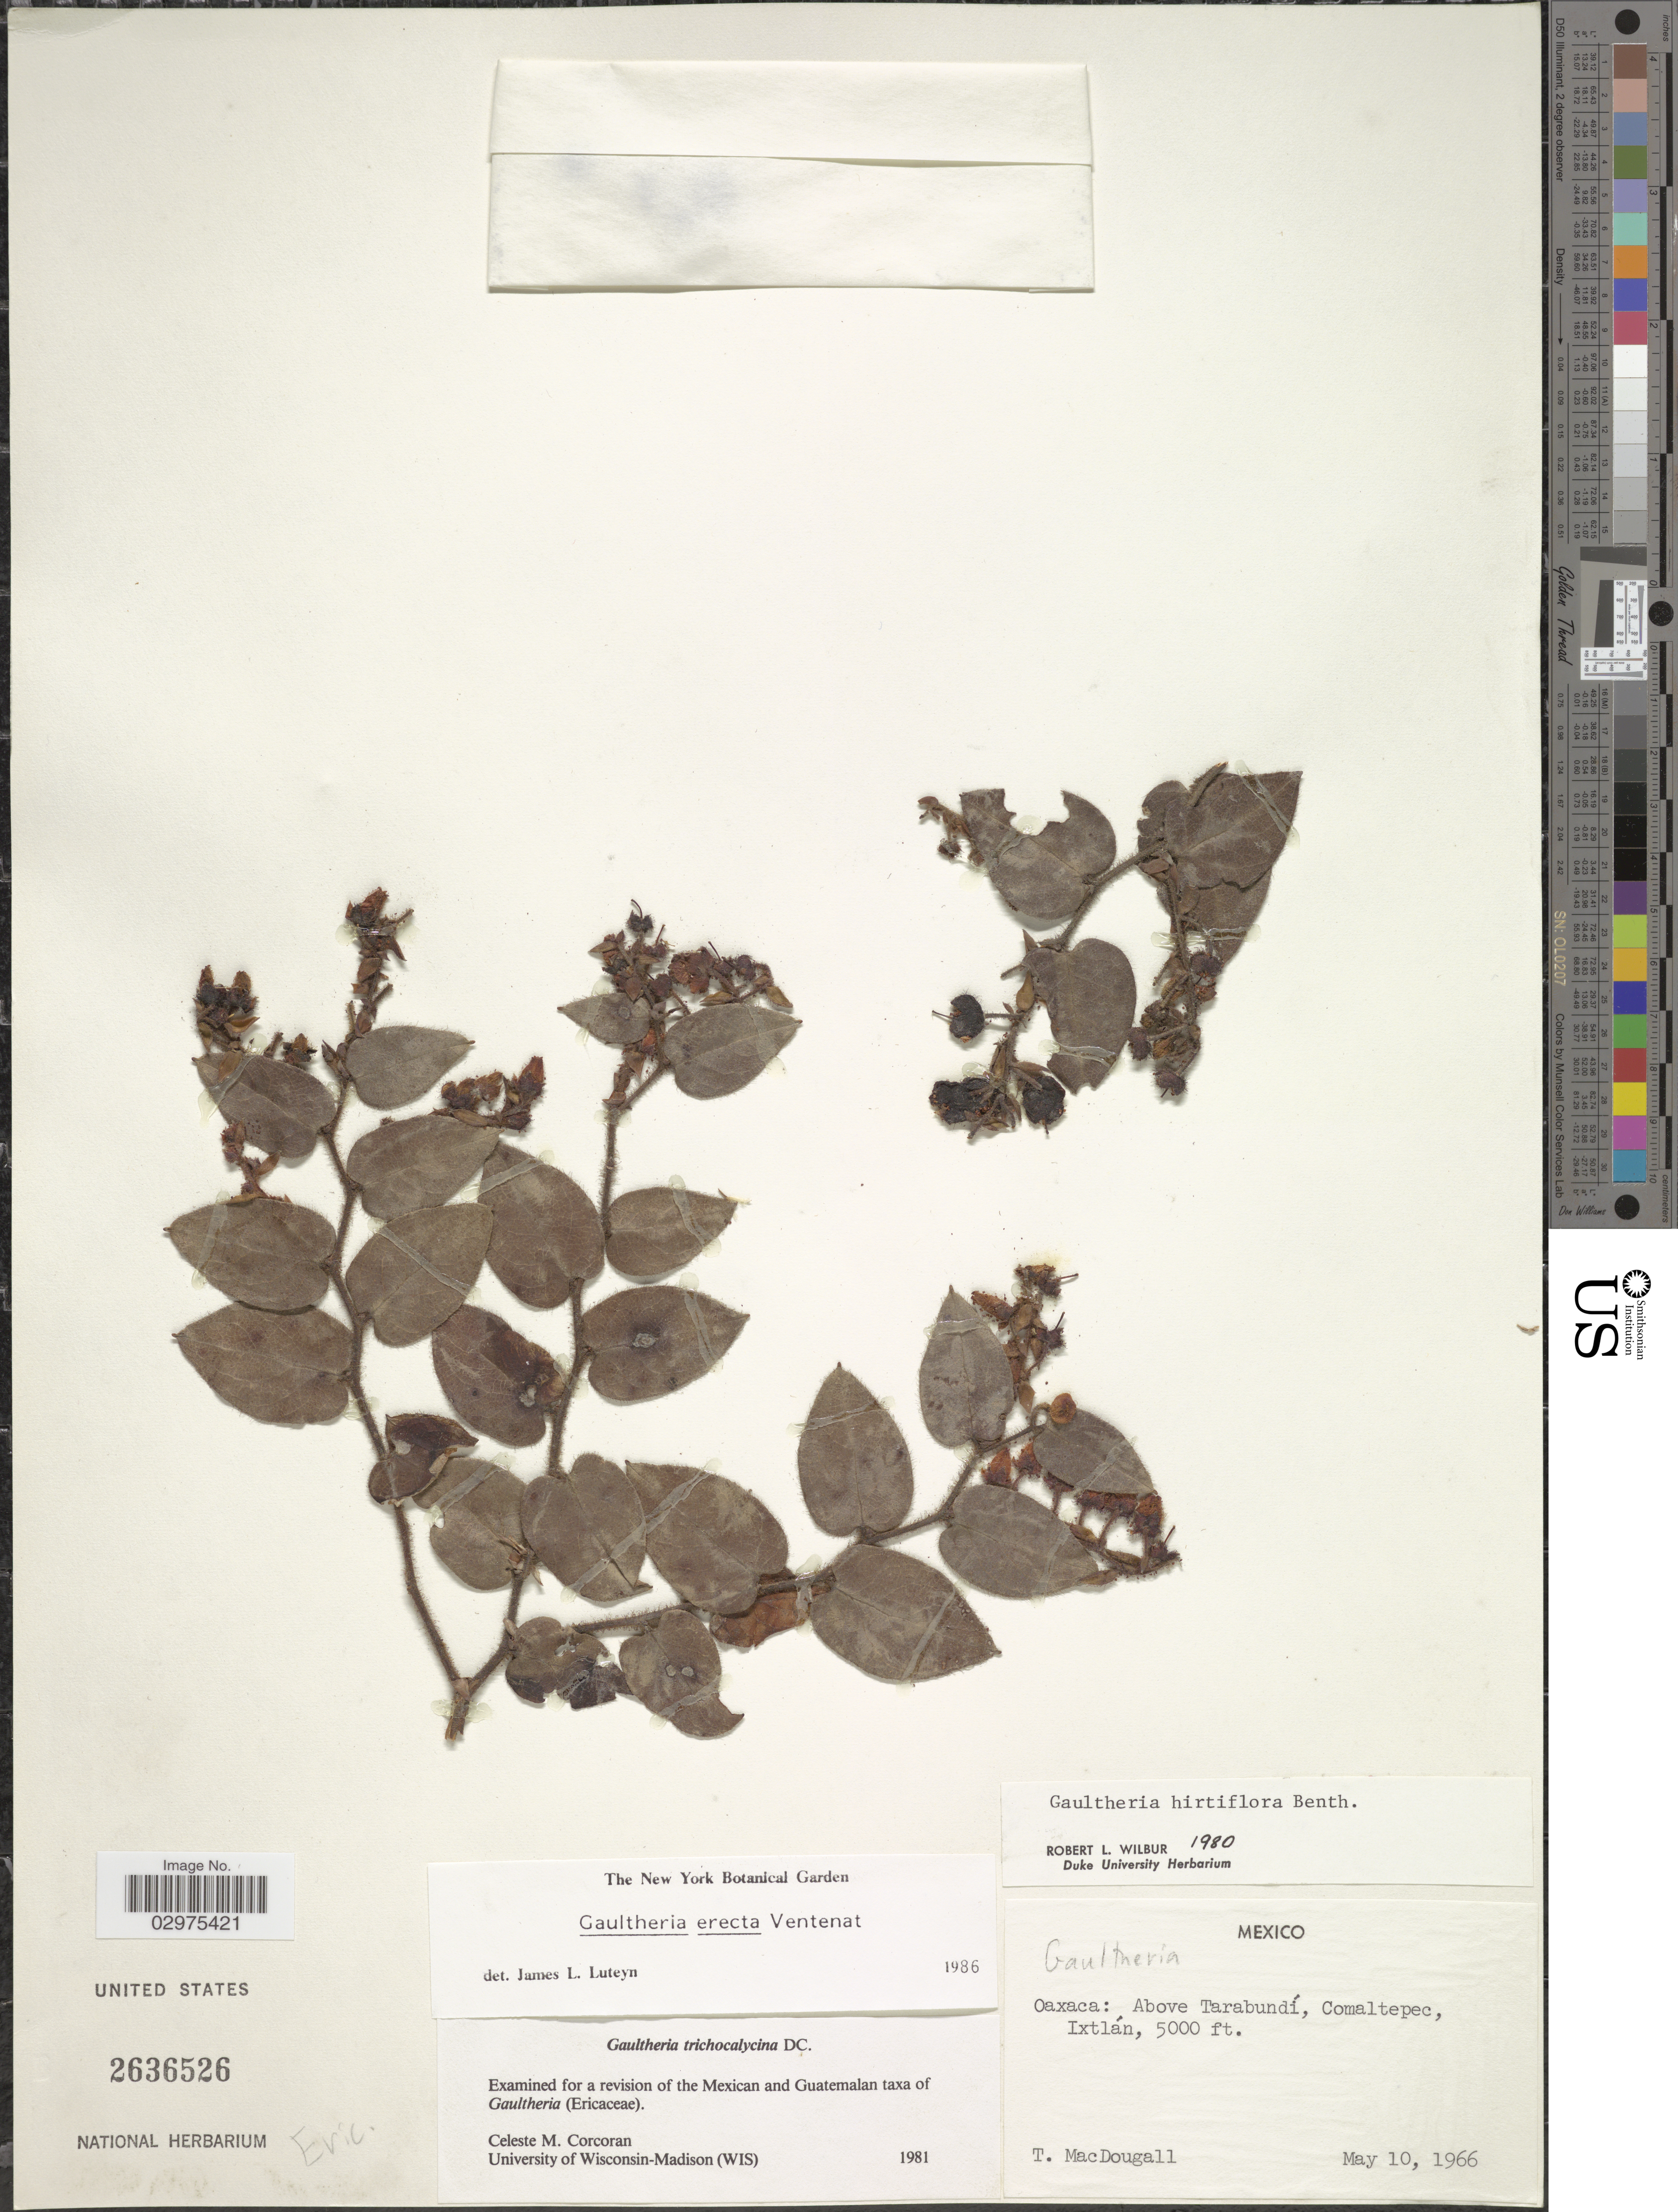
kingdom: Plantae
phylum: Tracheophyta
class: Magnoliopsida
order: Ericales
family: Ericaceae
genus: Gaultheria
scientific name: Gaultheria erecta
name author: Vent.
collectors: T. B. MacDougall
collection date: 1966-05-10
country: Mexico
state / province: Oaxaca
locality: Above Tarabundí, Comaltepec, Ixtlán.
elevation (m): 1524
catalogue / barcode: US 2636526